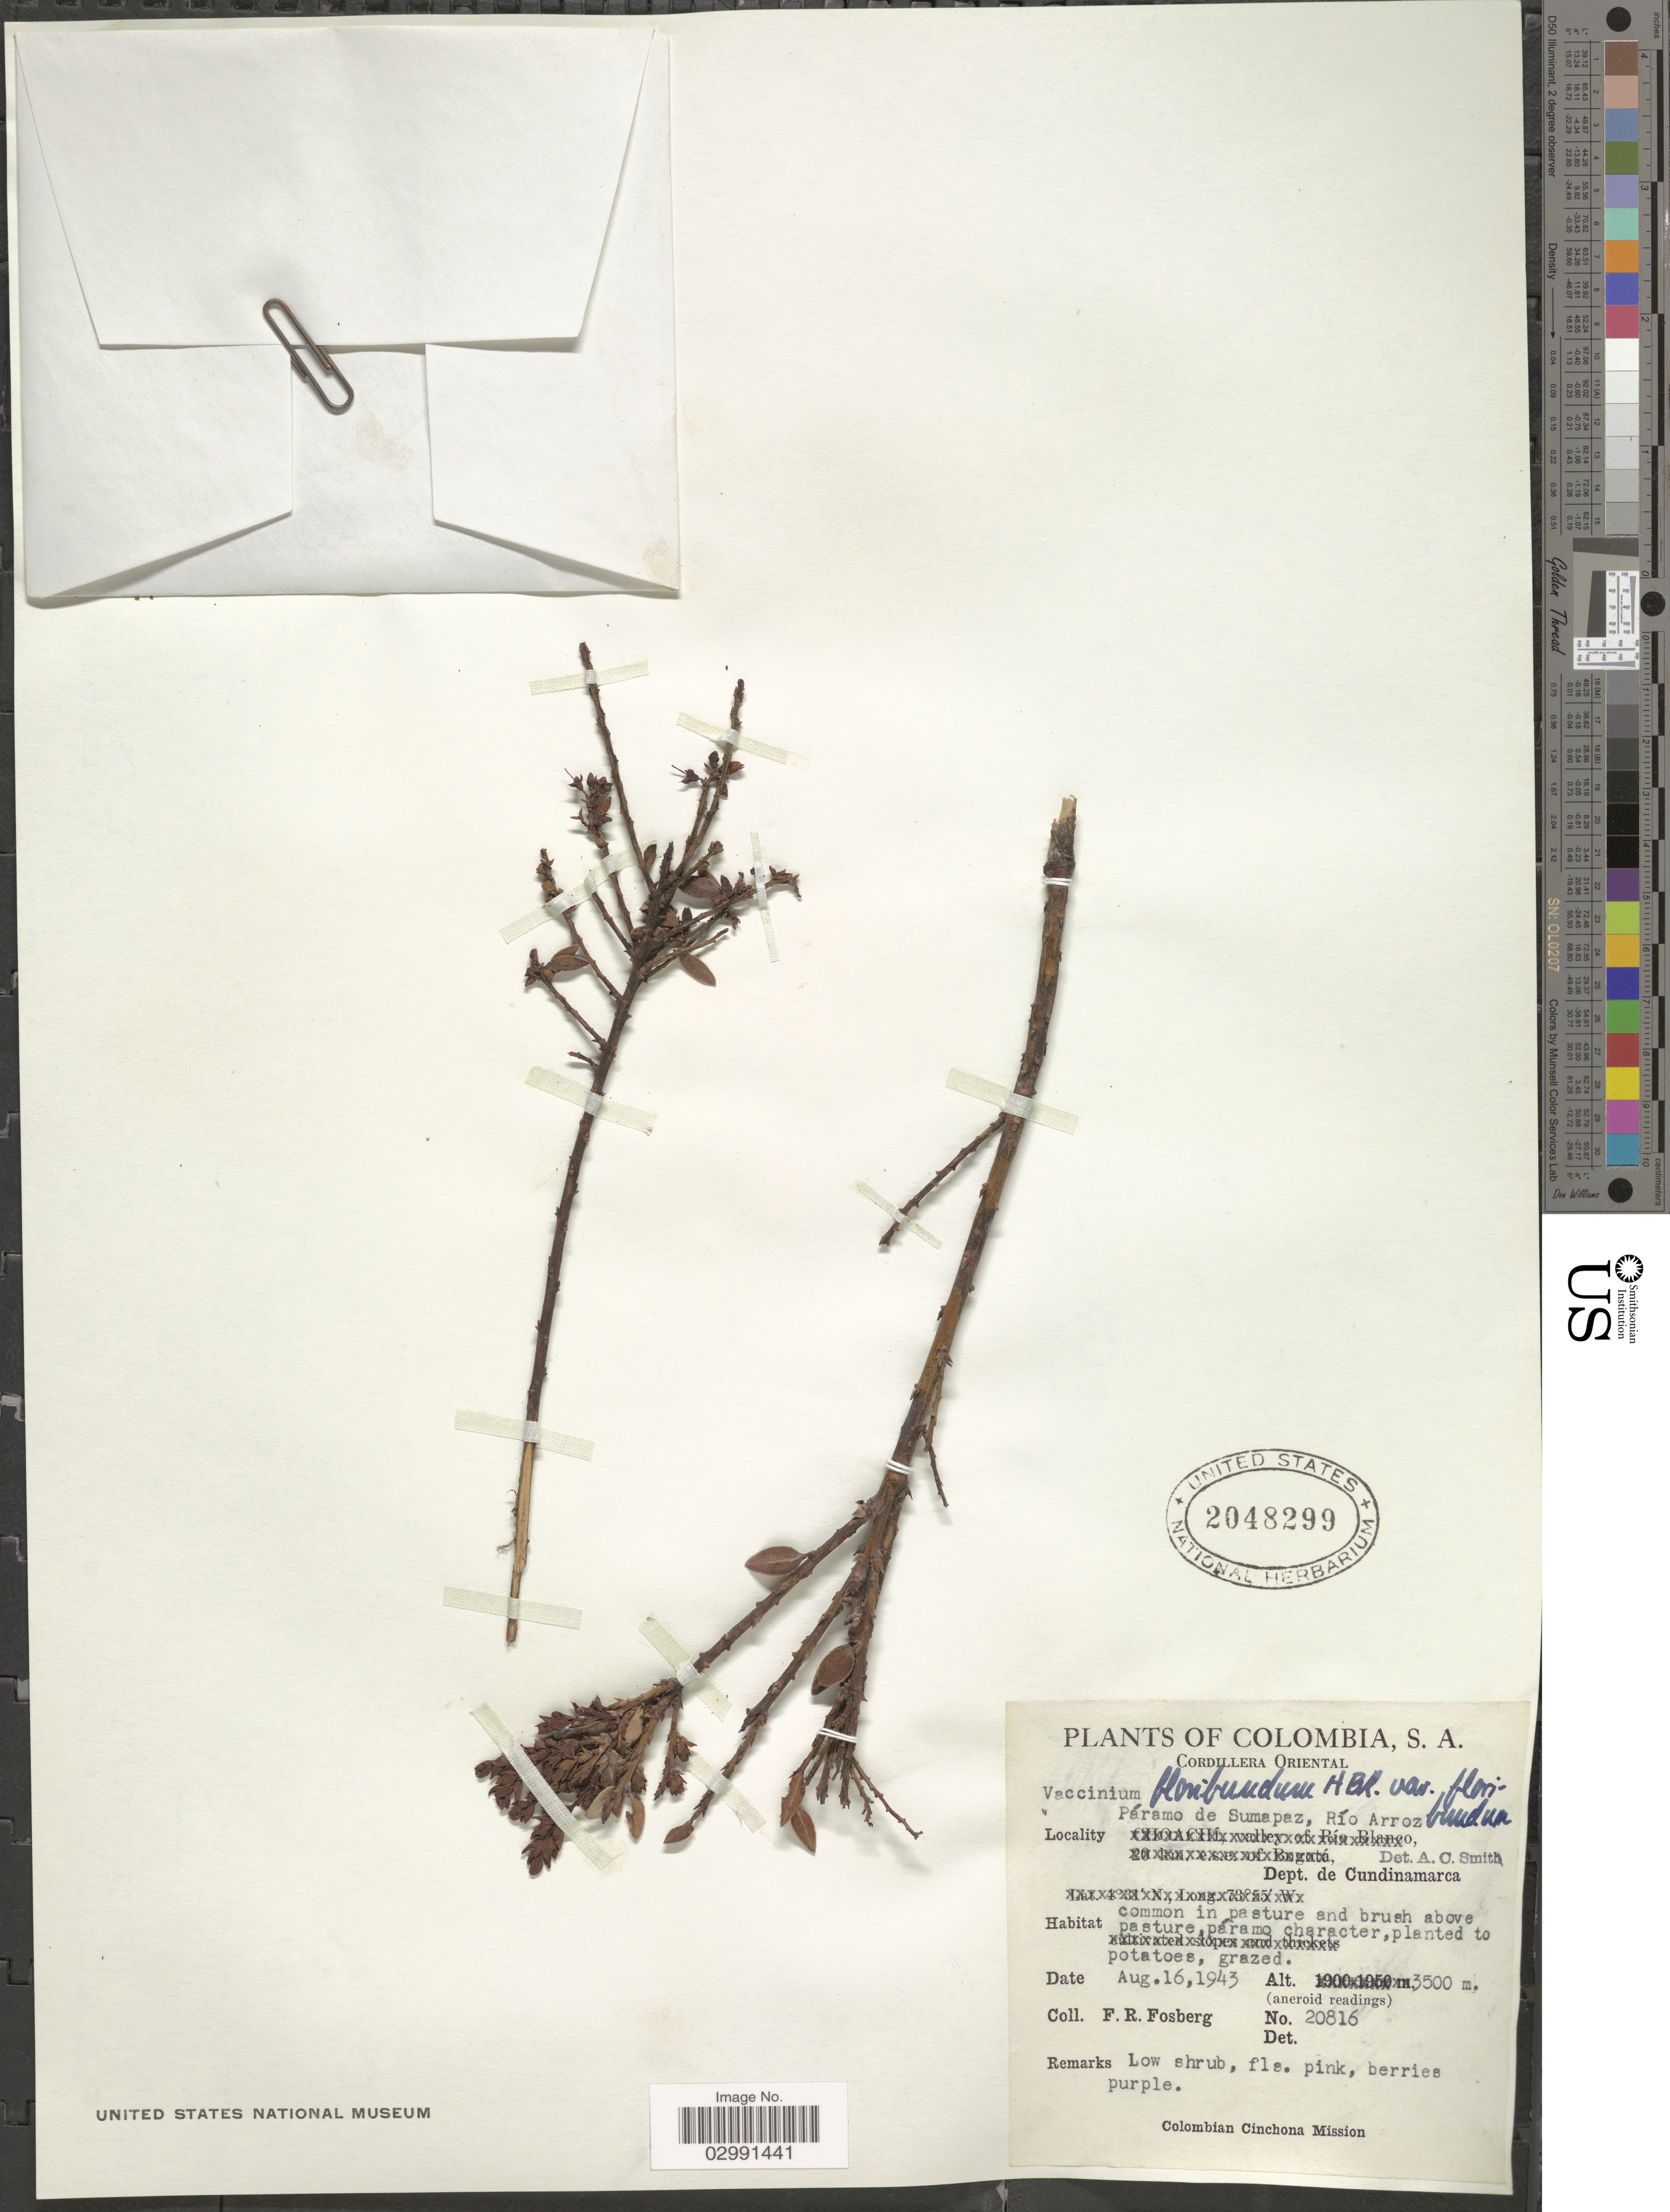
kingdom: Plantae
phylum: Tracheophyta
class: Magnoliopsida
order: Ericales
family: Ericaceae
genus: Vaccinium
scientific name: Vaccinium floribundum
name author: Kunth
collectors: F. R. Fosberg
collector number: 20816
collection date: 1943-08-16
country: Colombia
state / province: Cundinamarca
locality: Cordillera Oriental. Páramo de Sumapaz, Río Arroz. Dept. de Cundinamarca.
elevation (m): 3500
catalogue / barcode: US 2048299